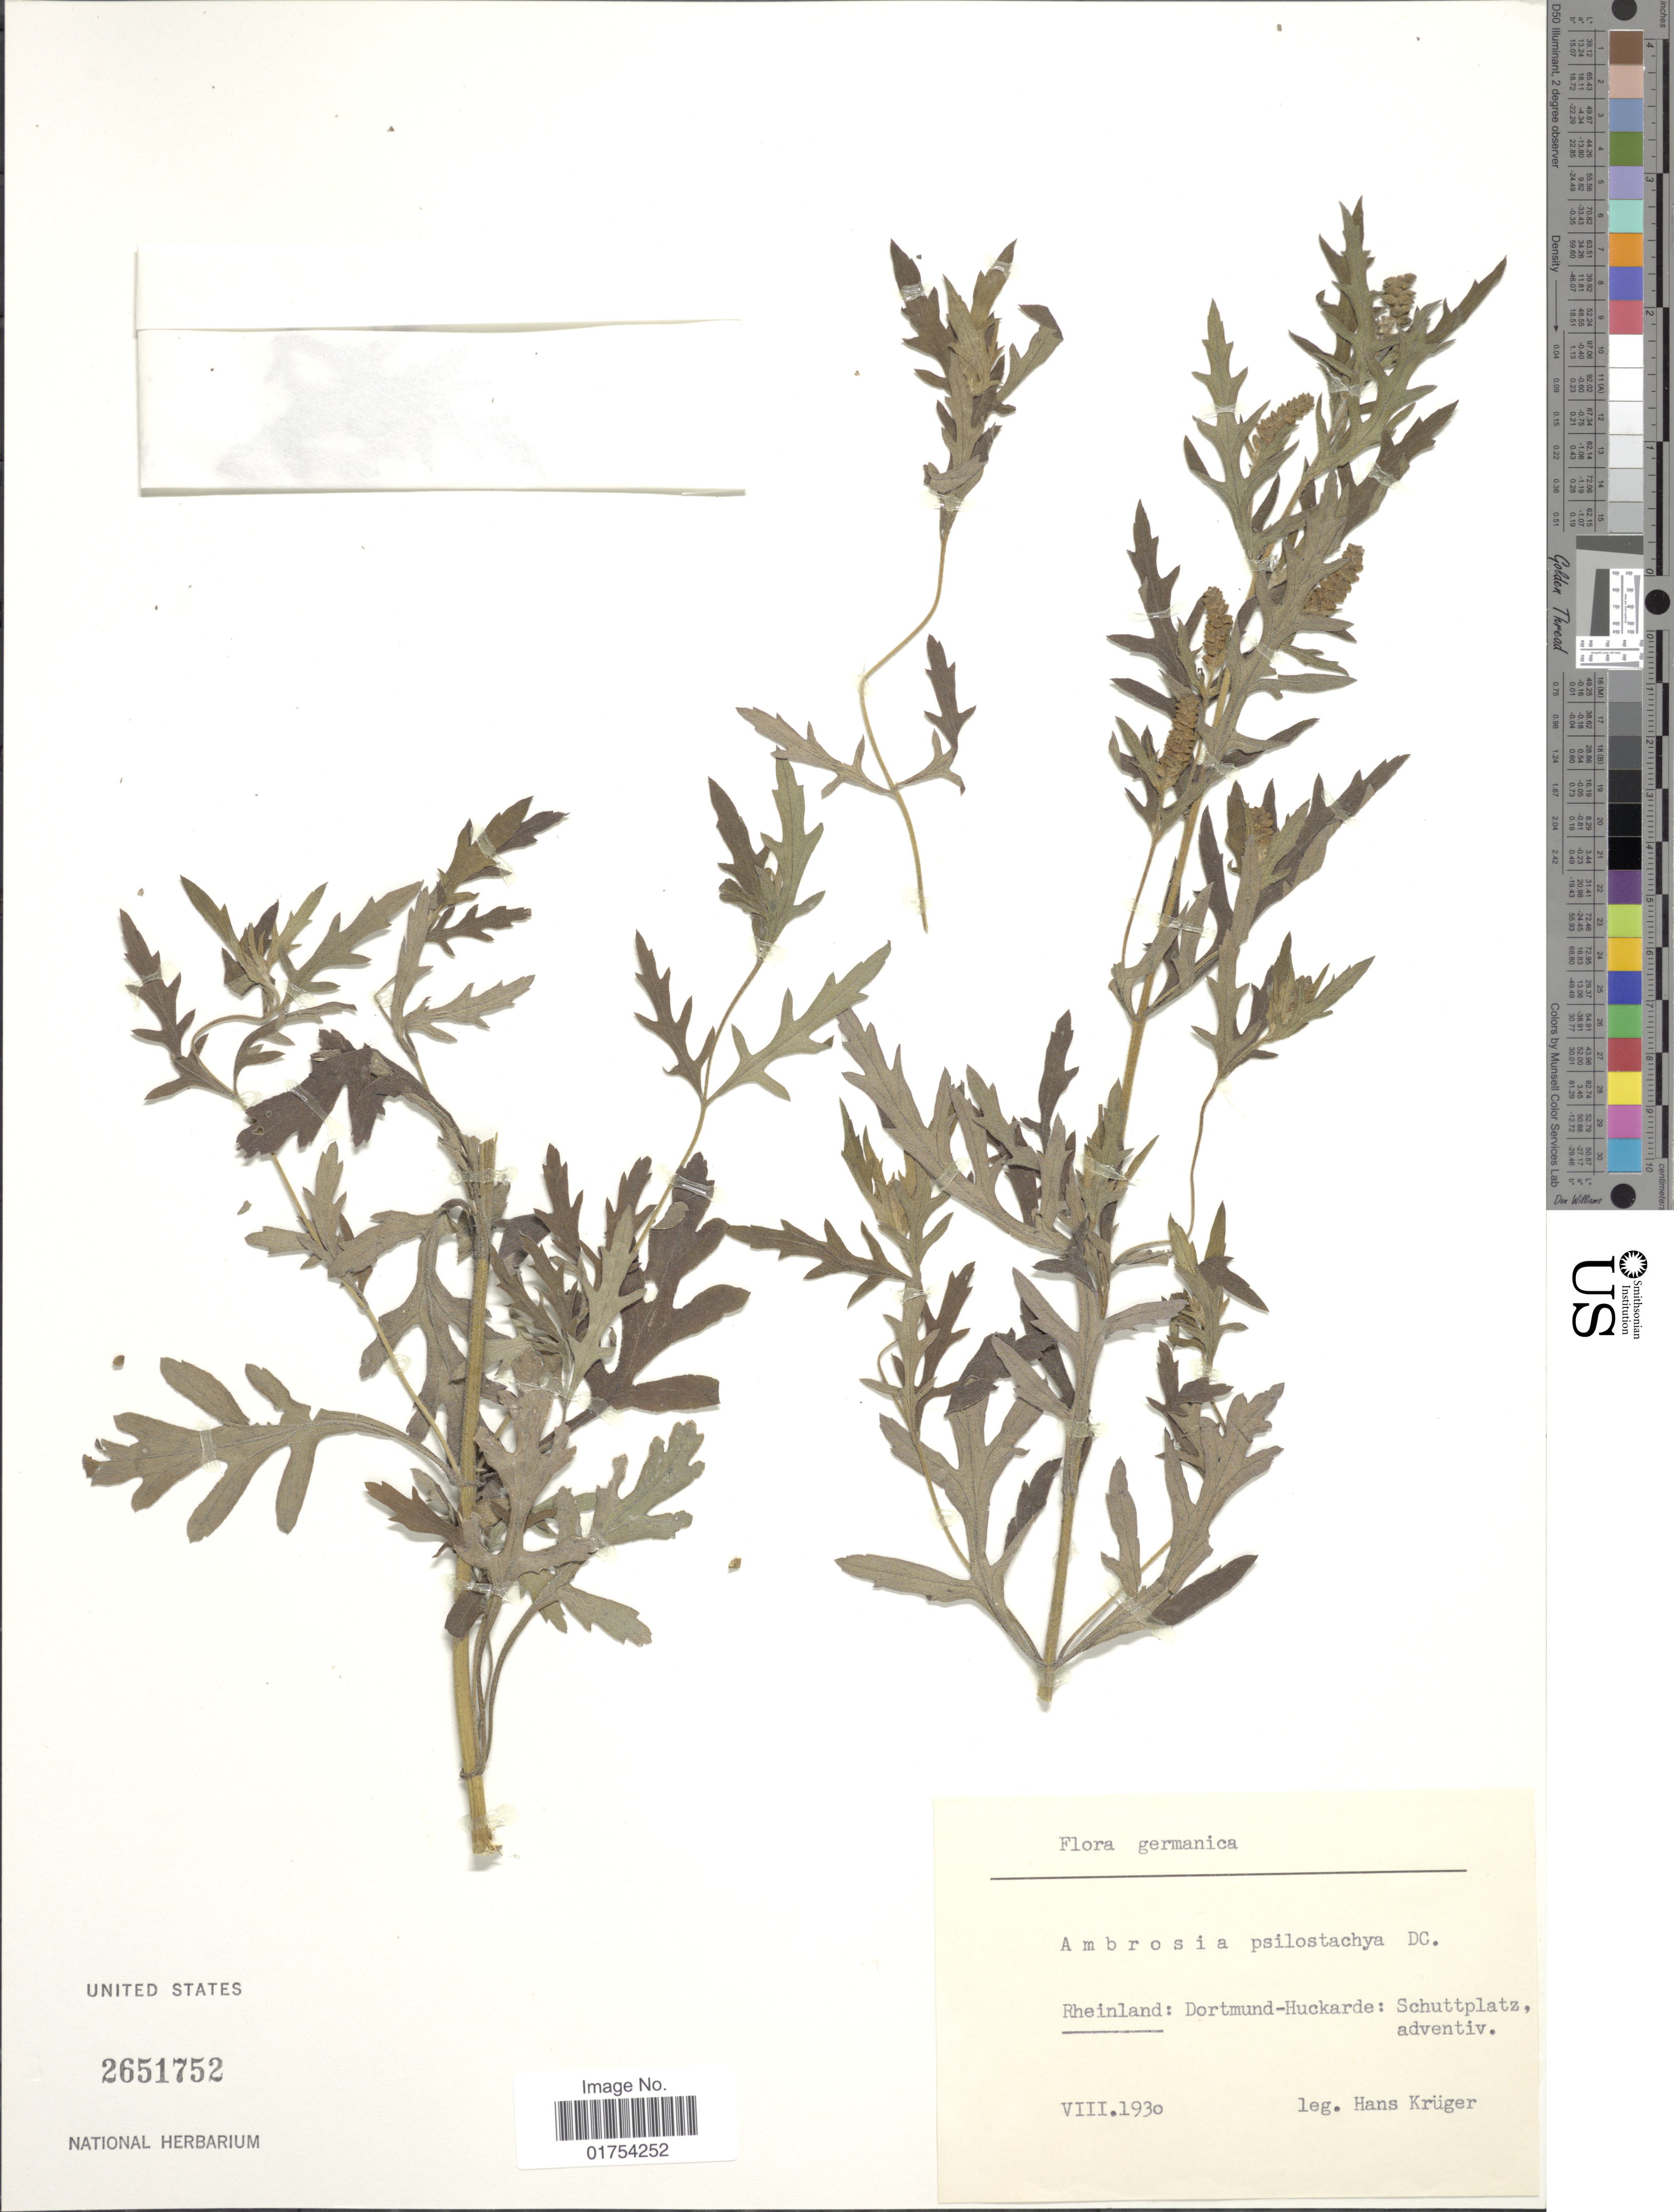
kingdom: Plantae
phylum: Tracheophyta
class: Magnoliopsida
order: Asterales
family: Asteraceae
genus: Ambrosia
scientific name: Ambrosia psilostachya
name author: DC.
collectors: H. Krüger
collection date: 1930-08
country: Germany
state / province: Rhineland-Palatinate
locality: Dortmund-Huckarde: Schuttplatz, adventiv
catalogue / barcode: US 2651752